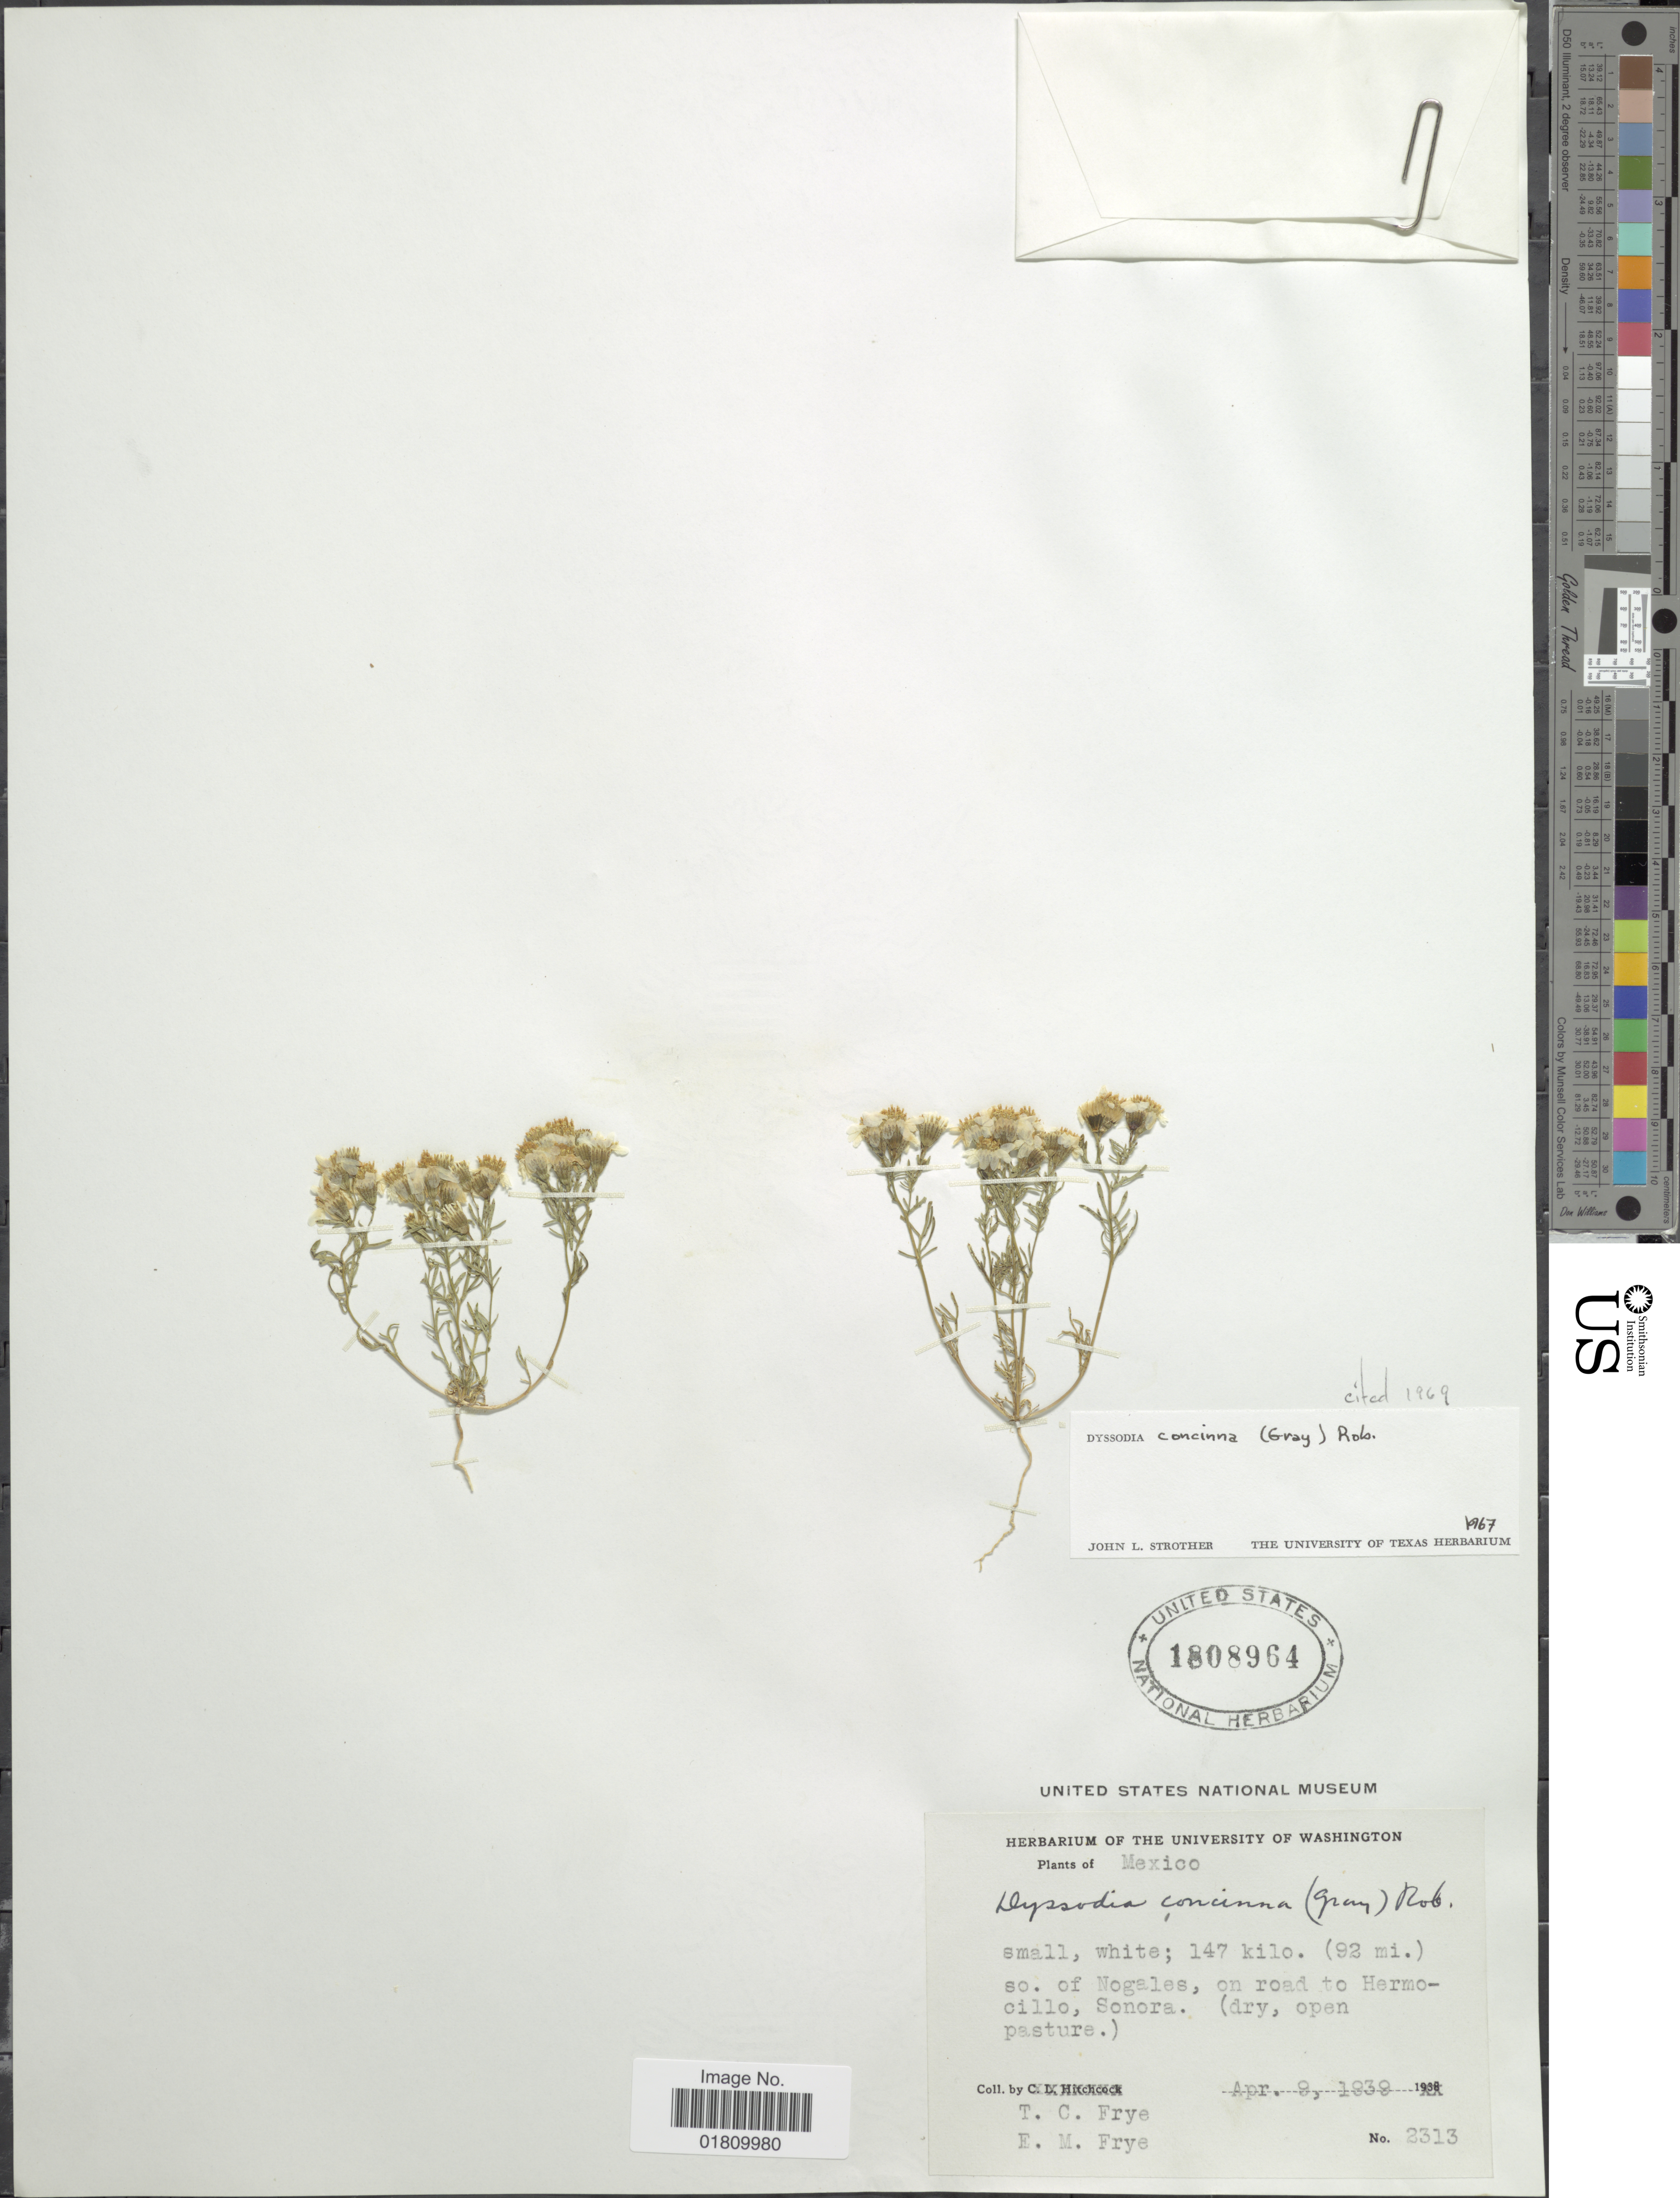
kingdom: Plantae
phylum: Tracheophyta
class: Magnoliopsida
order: Asterales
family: Asteraceae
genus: Thymophylla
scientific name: Thymophylla concinna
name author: (A. Gray) Strother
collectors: T. C. Frye & E. Frye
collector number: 2313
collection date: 1939-04-09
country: Mexico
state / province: Sonora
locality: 147 kilo. (92 mi.) so. of Nogales, on road to Hermocillo (dry, open pasture)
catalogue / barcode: US 1808964